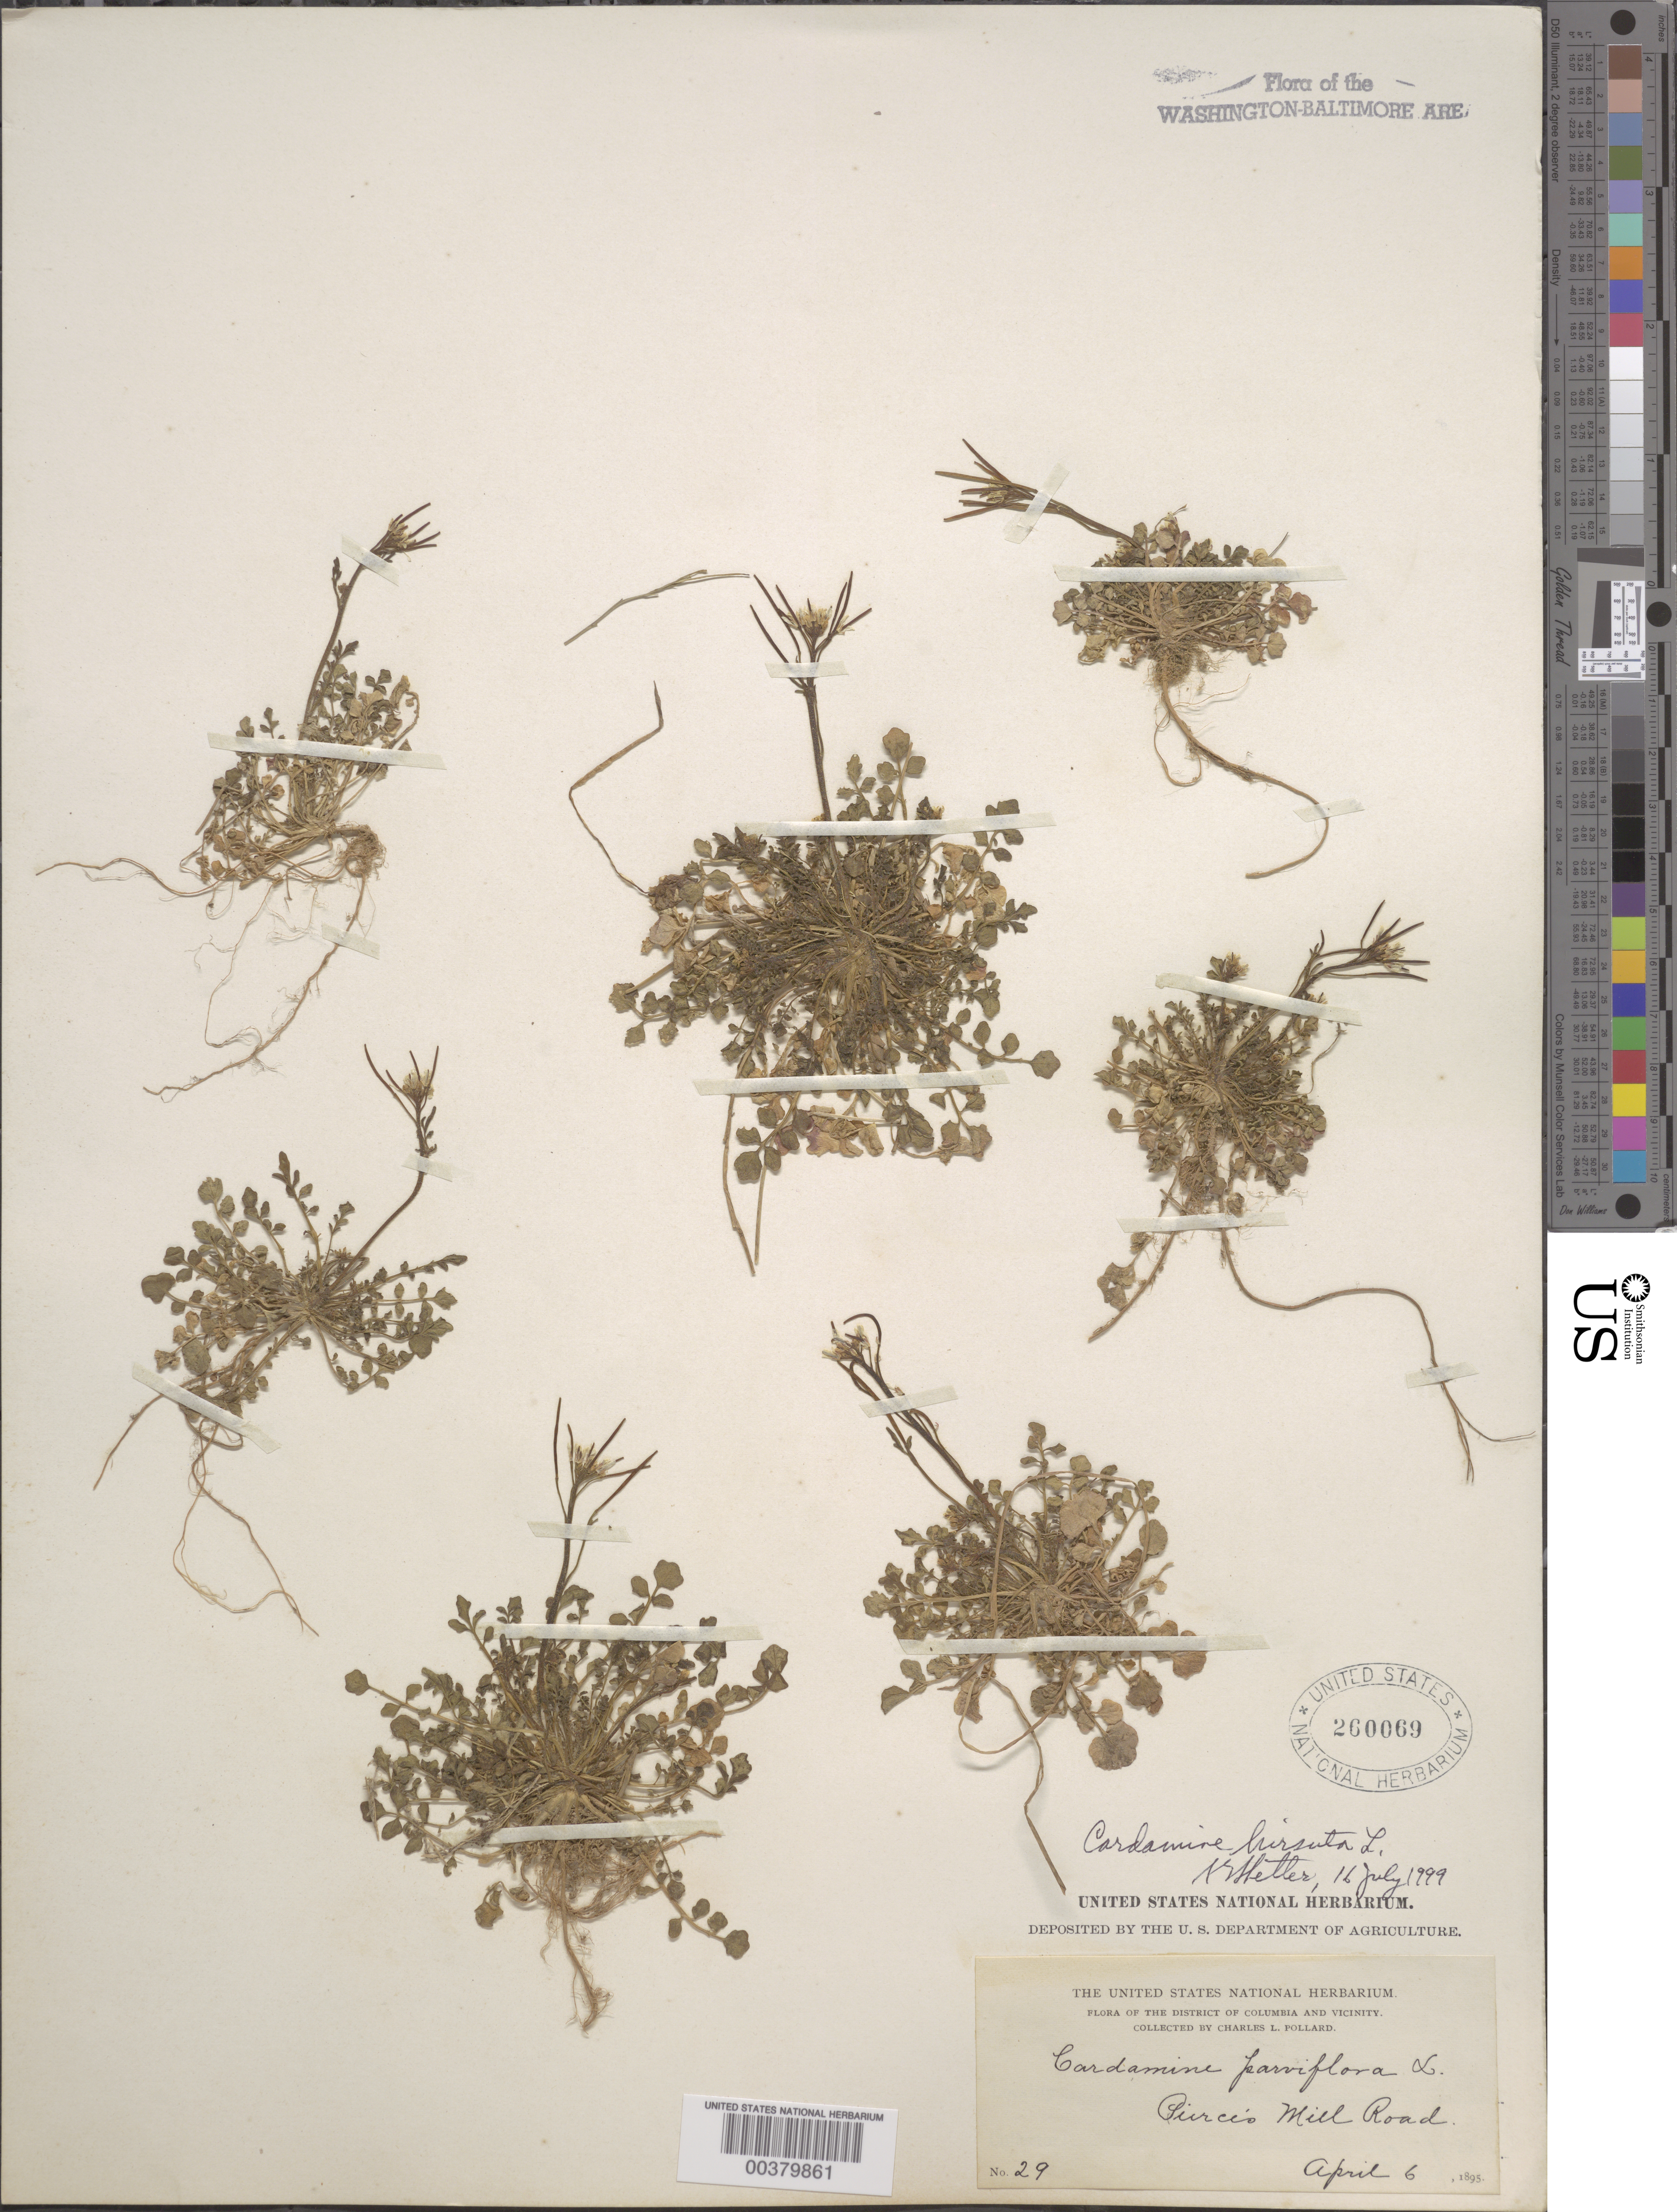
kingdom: Plantae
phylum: Tracheophyta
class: Magnoliopsida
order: Brassicales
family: Brassicaceae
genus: Cardamine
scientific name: Cardamine hirsuta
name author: L.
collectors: C. L. Pollard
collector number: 29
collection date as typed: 06 Apr 1895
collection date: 1895-04-06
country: United States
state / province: District of Columbia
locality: Pierce's Mill Rd. Rock Creek Park & vicinity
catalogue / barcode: US 260069